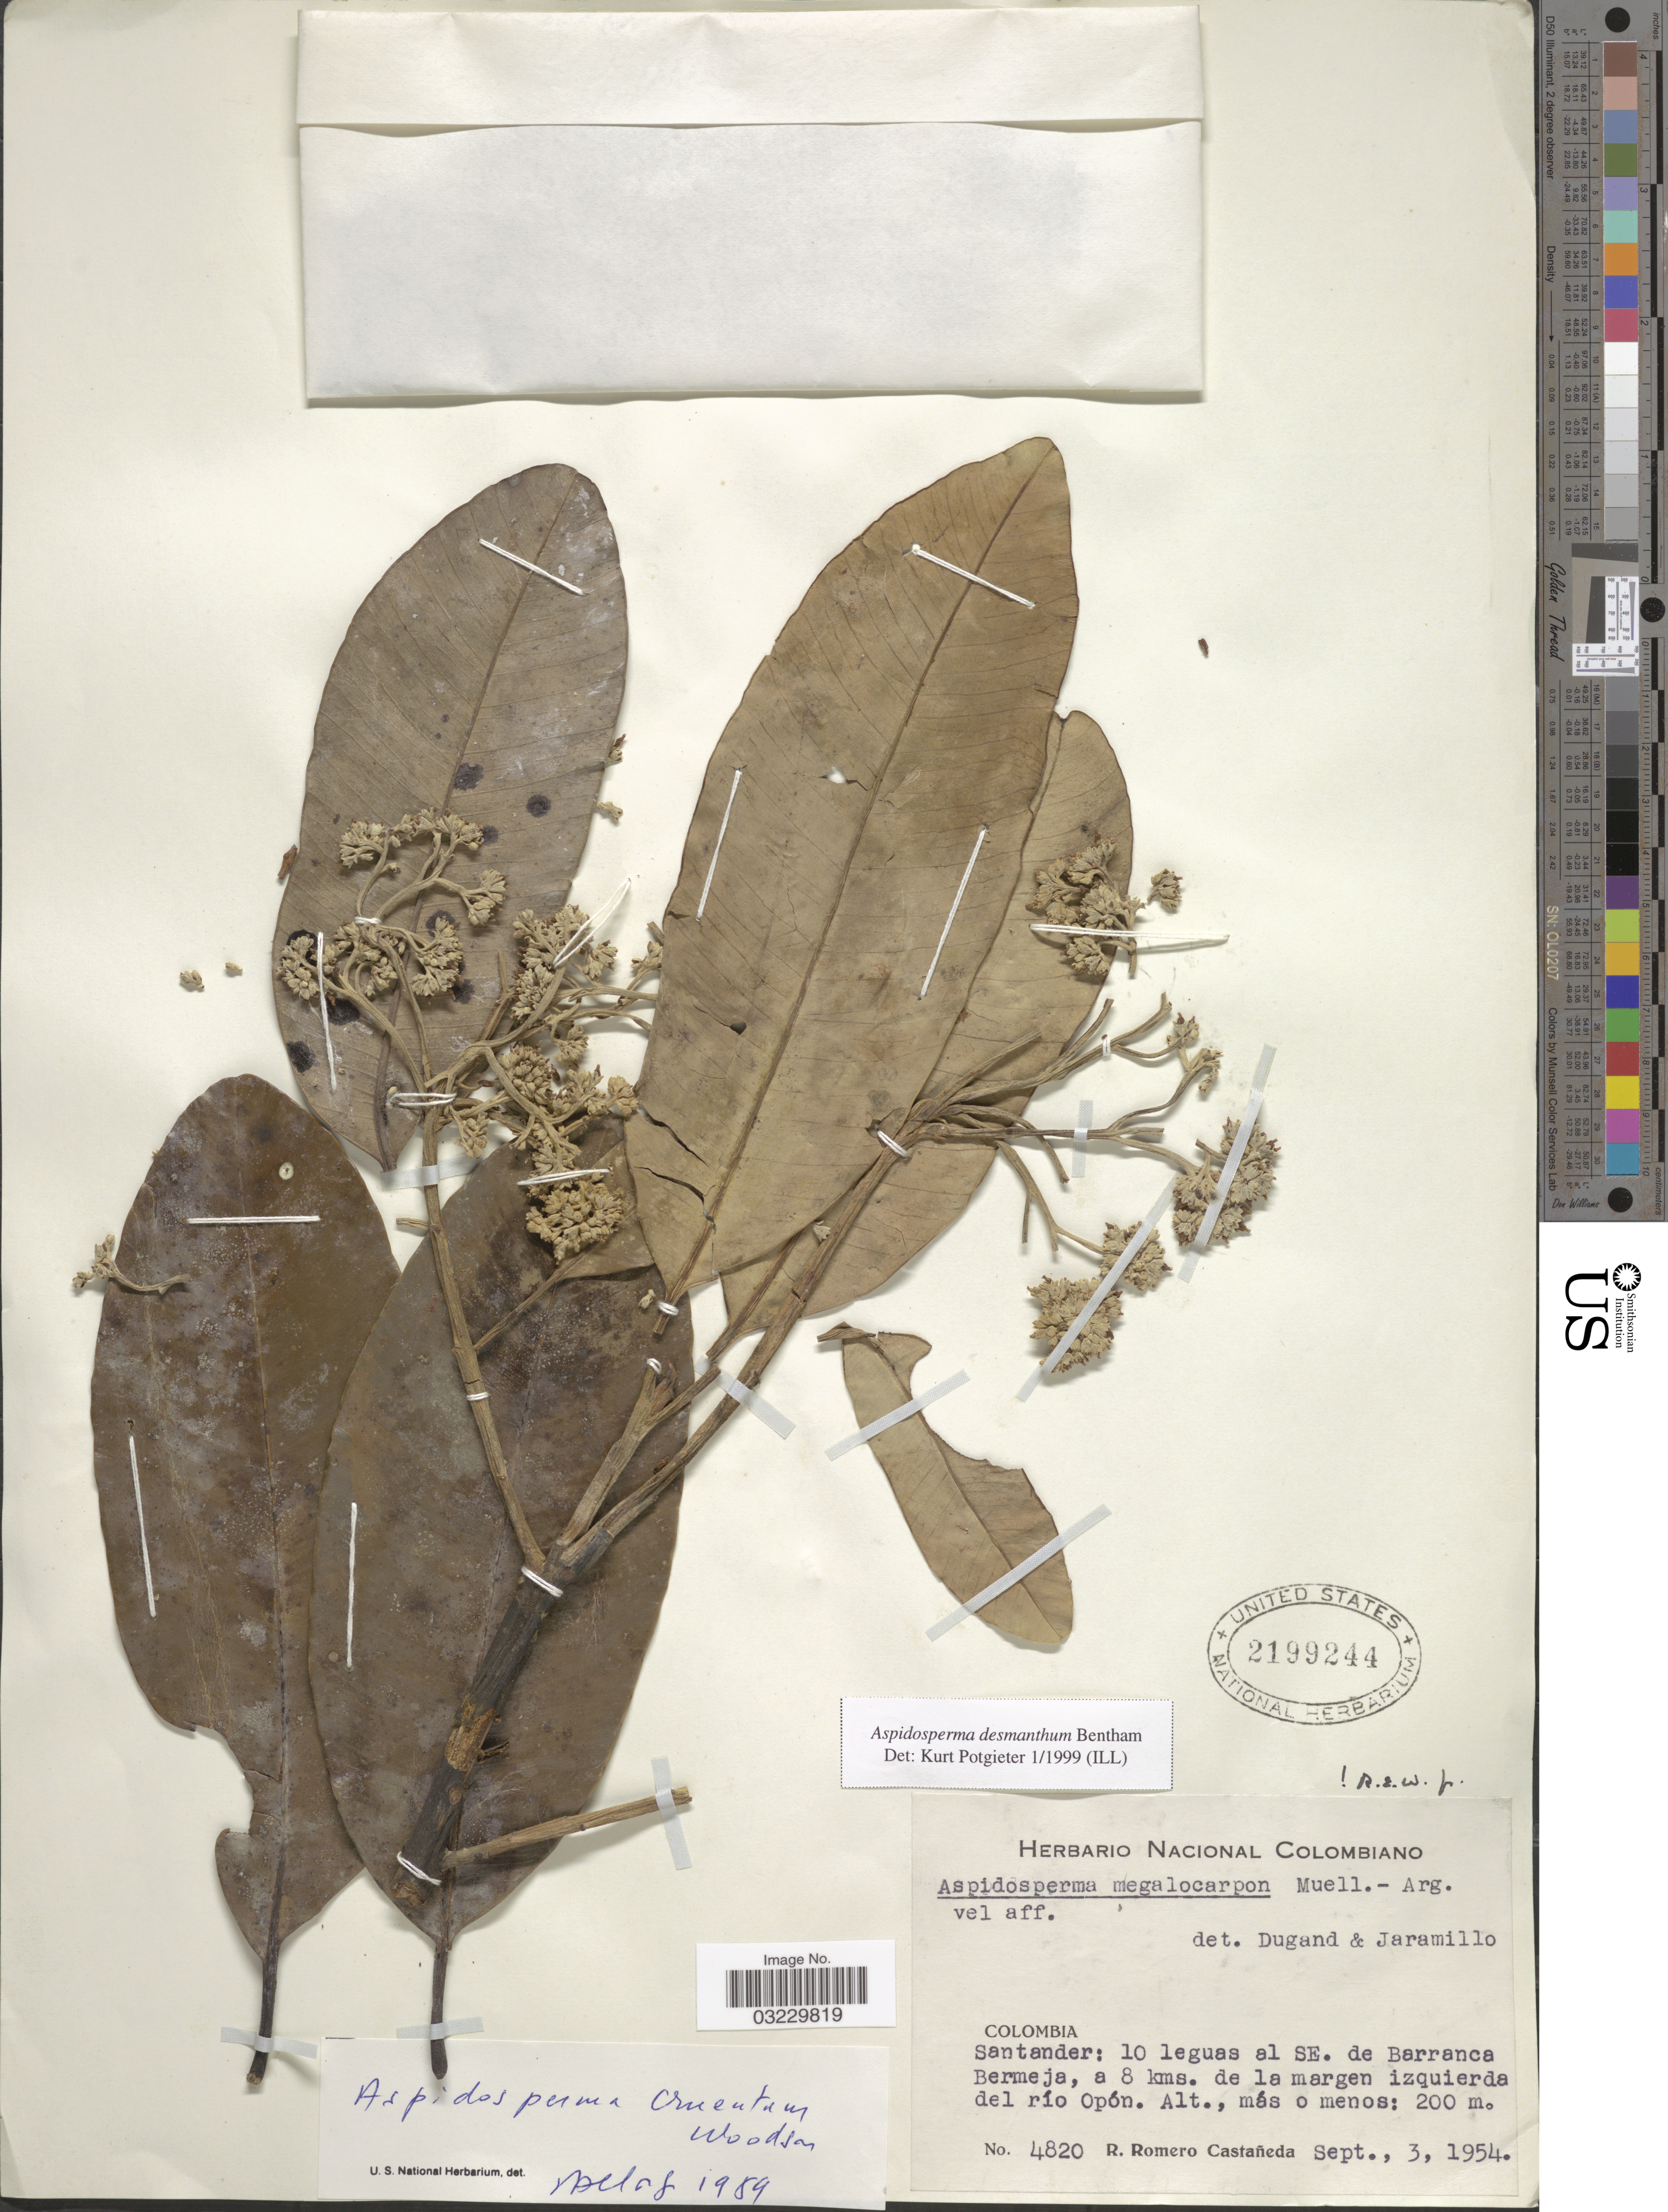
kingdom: Plantae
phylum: Tracheophyta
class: Magnoliopsida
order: Gentianales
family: Apocynaceae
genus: Aspidosperma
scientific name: Aspidosperma desmanthum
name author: Benth. ex Müll. Arg.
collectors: R. Romero Castañeda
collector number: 4820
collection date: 1954-09-03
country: Colombia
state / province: Santander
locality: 10 leguas al SE. de Barranca Bermeja, a 8 kms. de la margen izquierda del río Opón.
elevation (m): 200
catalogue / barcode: US 2199244